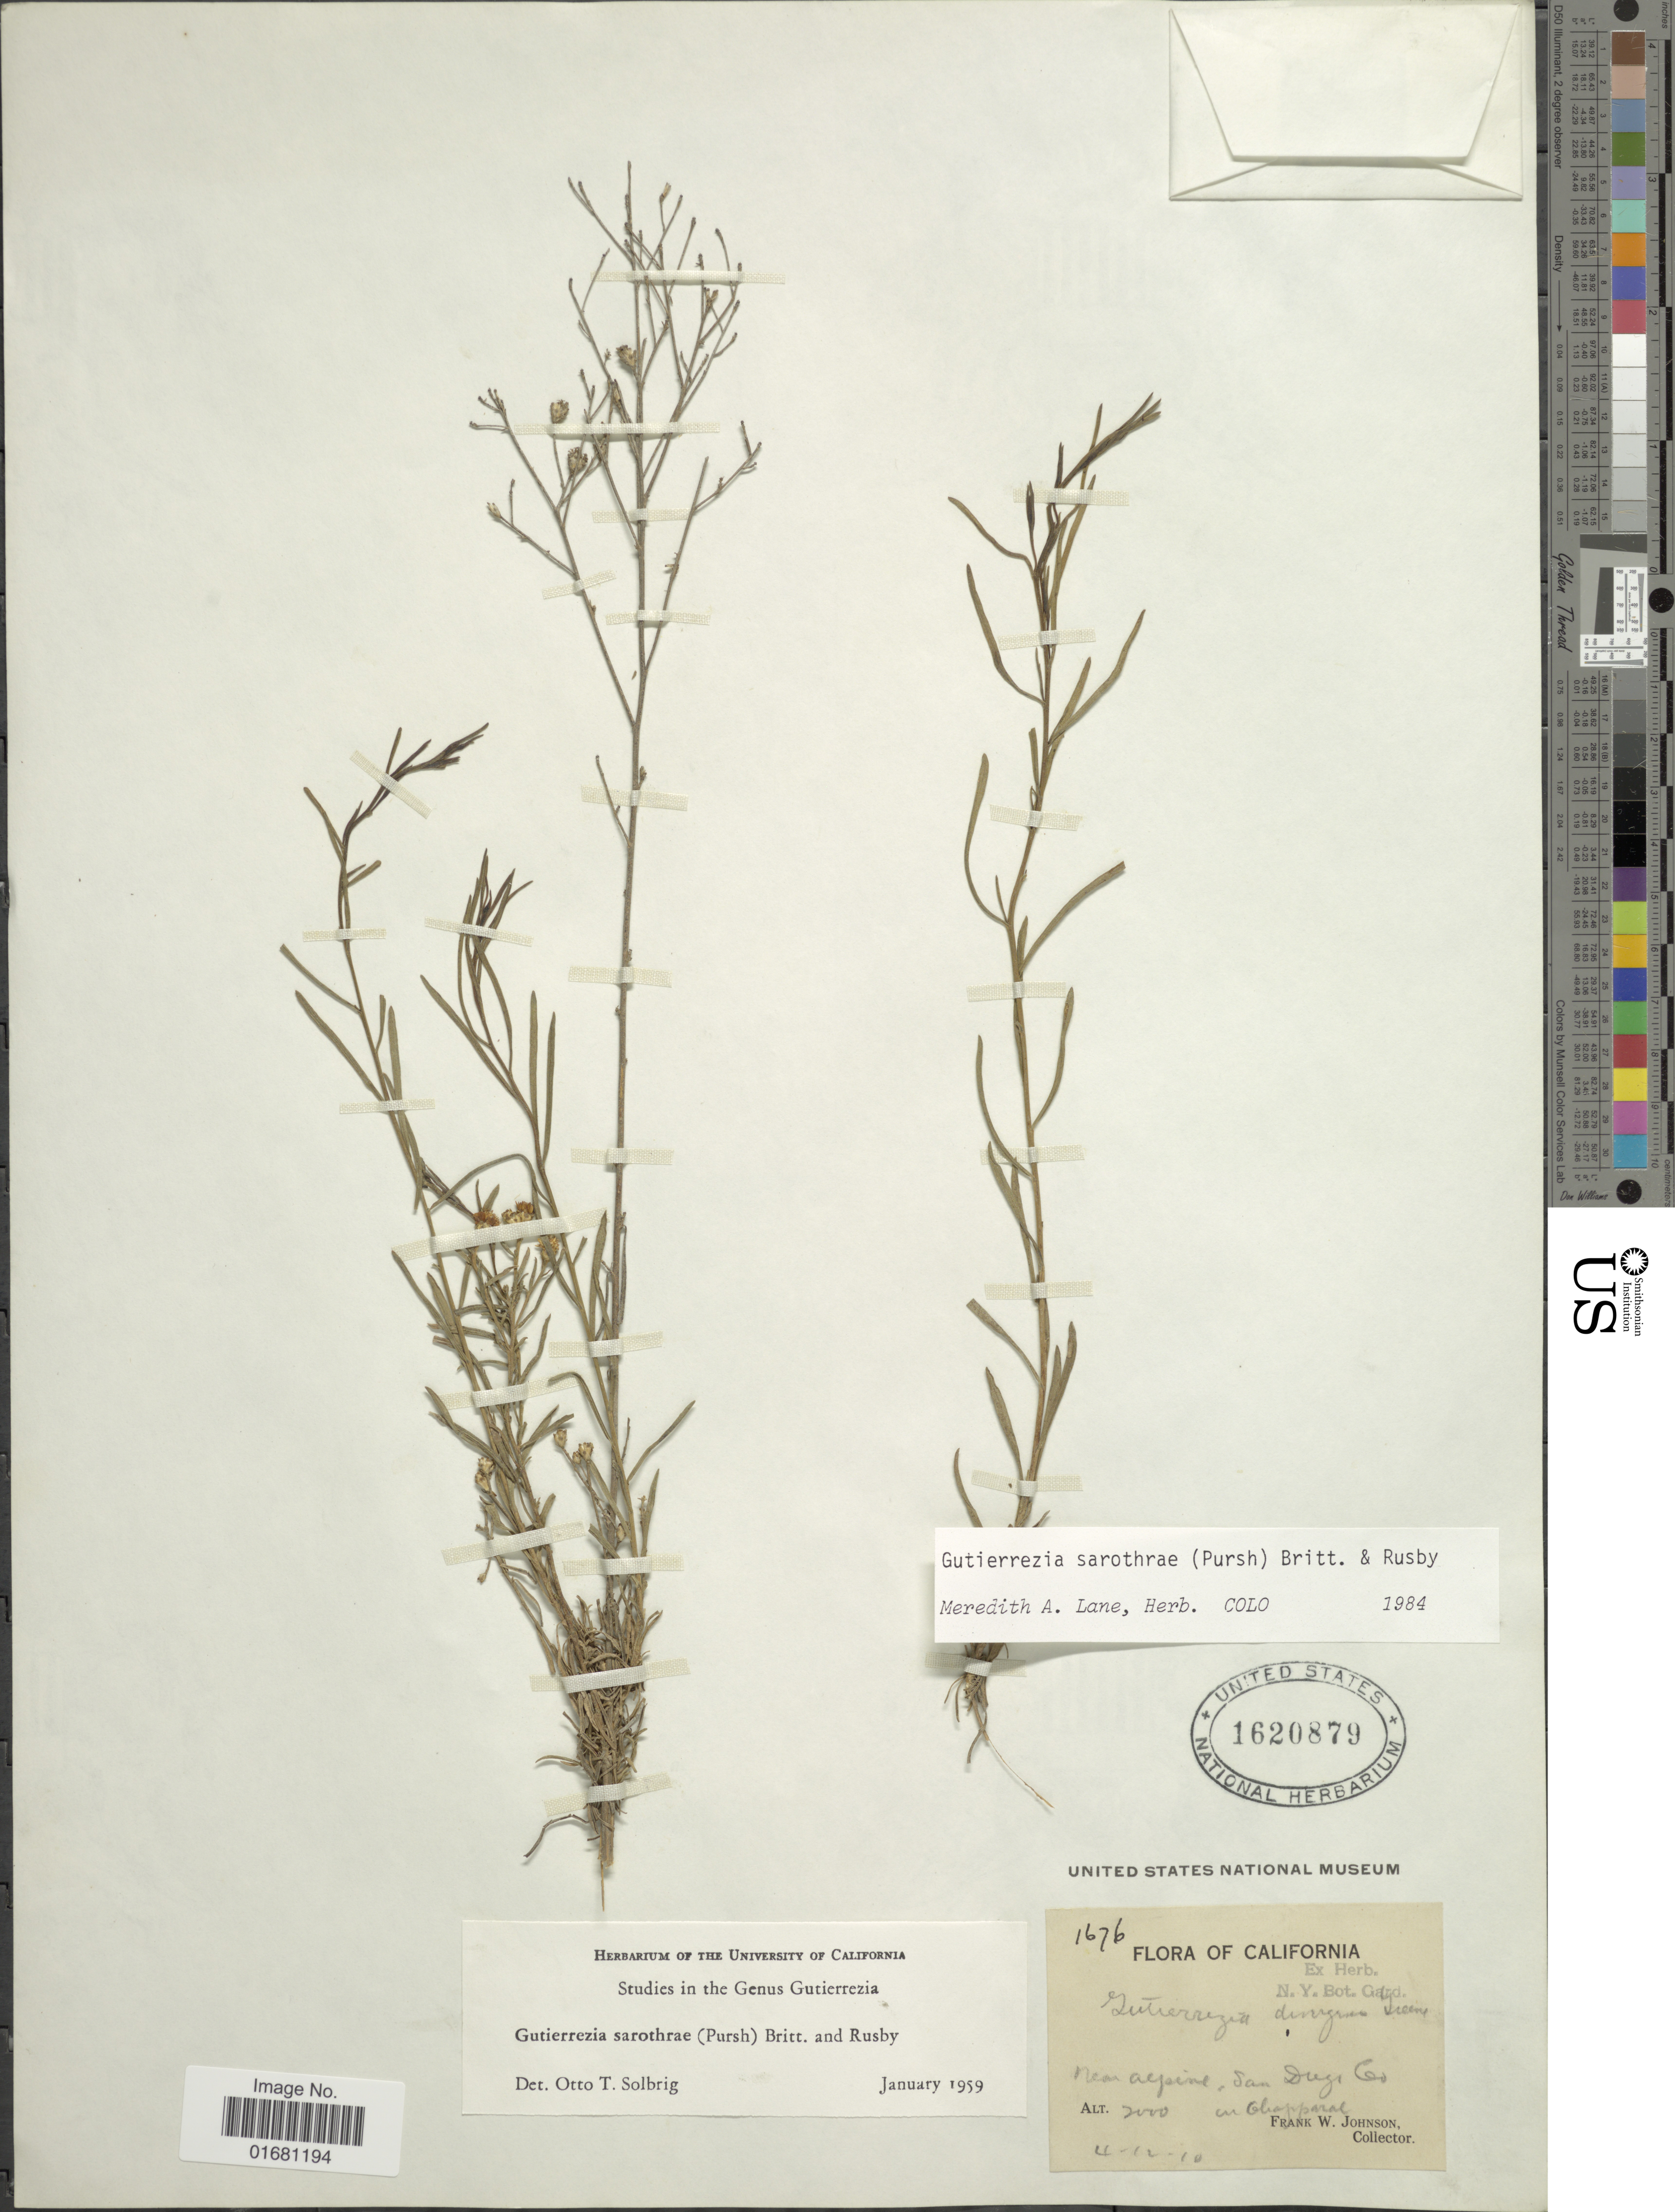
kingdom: Plantae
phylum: Tracheophyta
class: Magnoliopsida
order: Asterales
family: Asteraceae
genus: Gutierrezia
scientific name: Gutierrezia sarothrae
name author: (Pursh) Britton & Rusby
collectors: F. W. Johnson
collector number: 1676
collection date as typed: Transcribed d/m/y: 12/4/10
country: United States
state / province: California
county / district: San Diego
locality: Near Alpine, San Diego Co., in Chapparal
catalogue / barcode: US 1620879